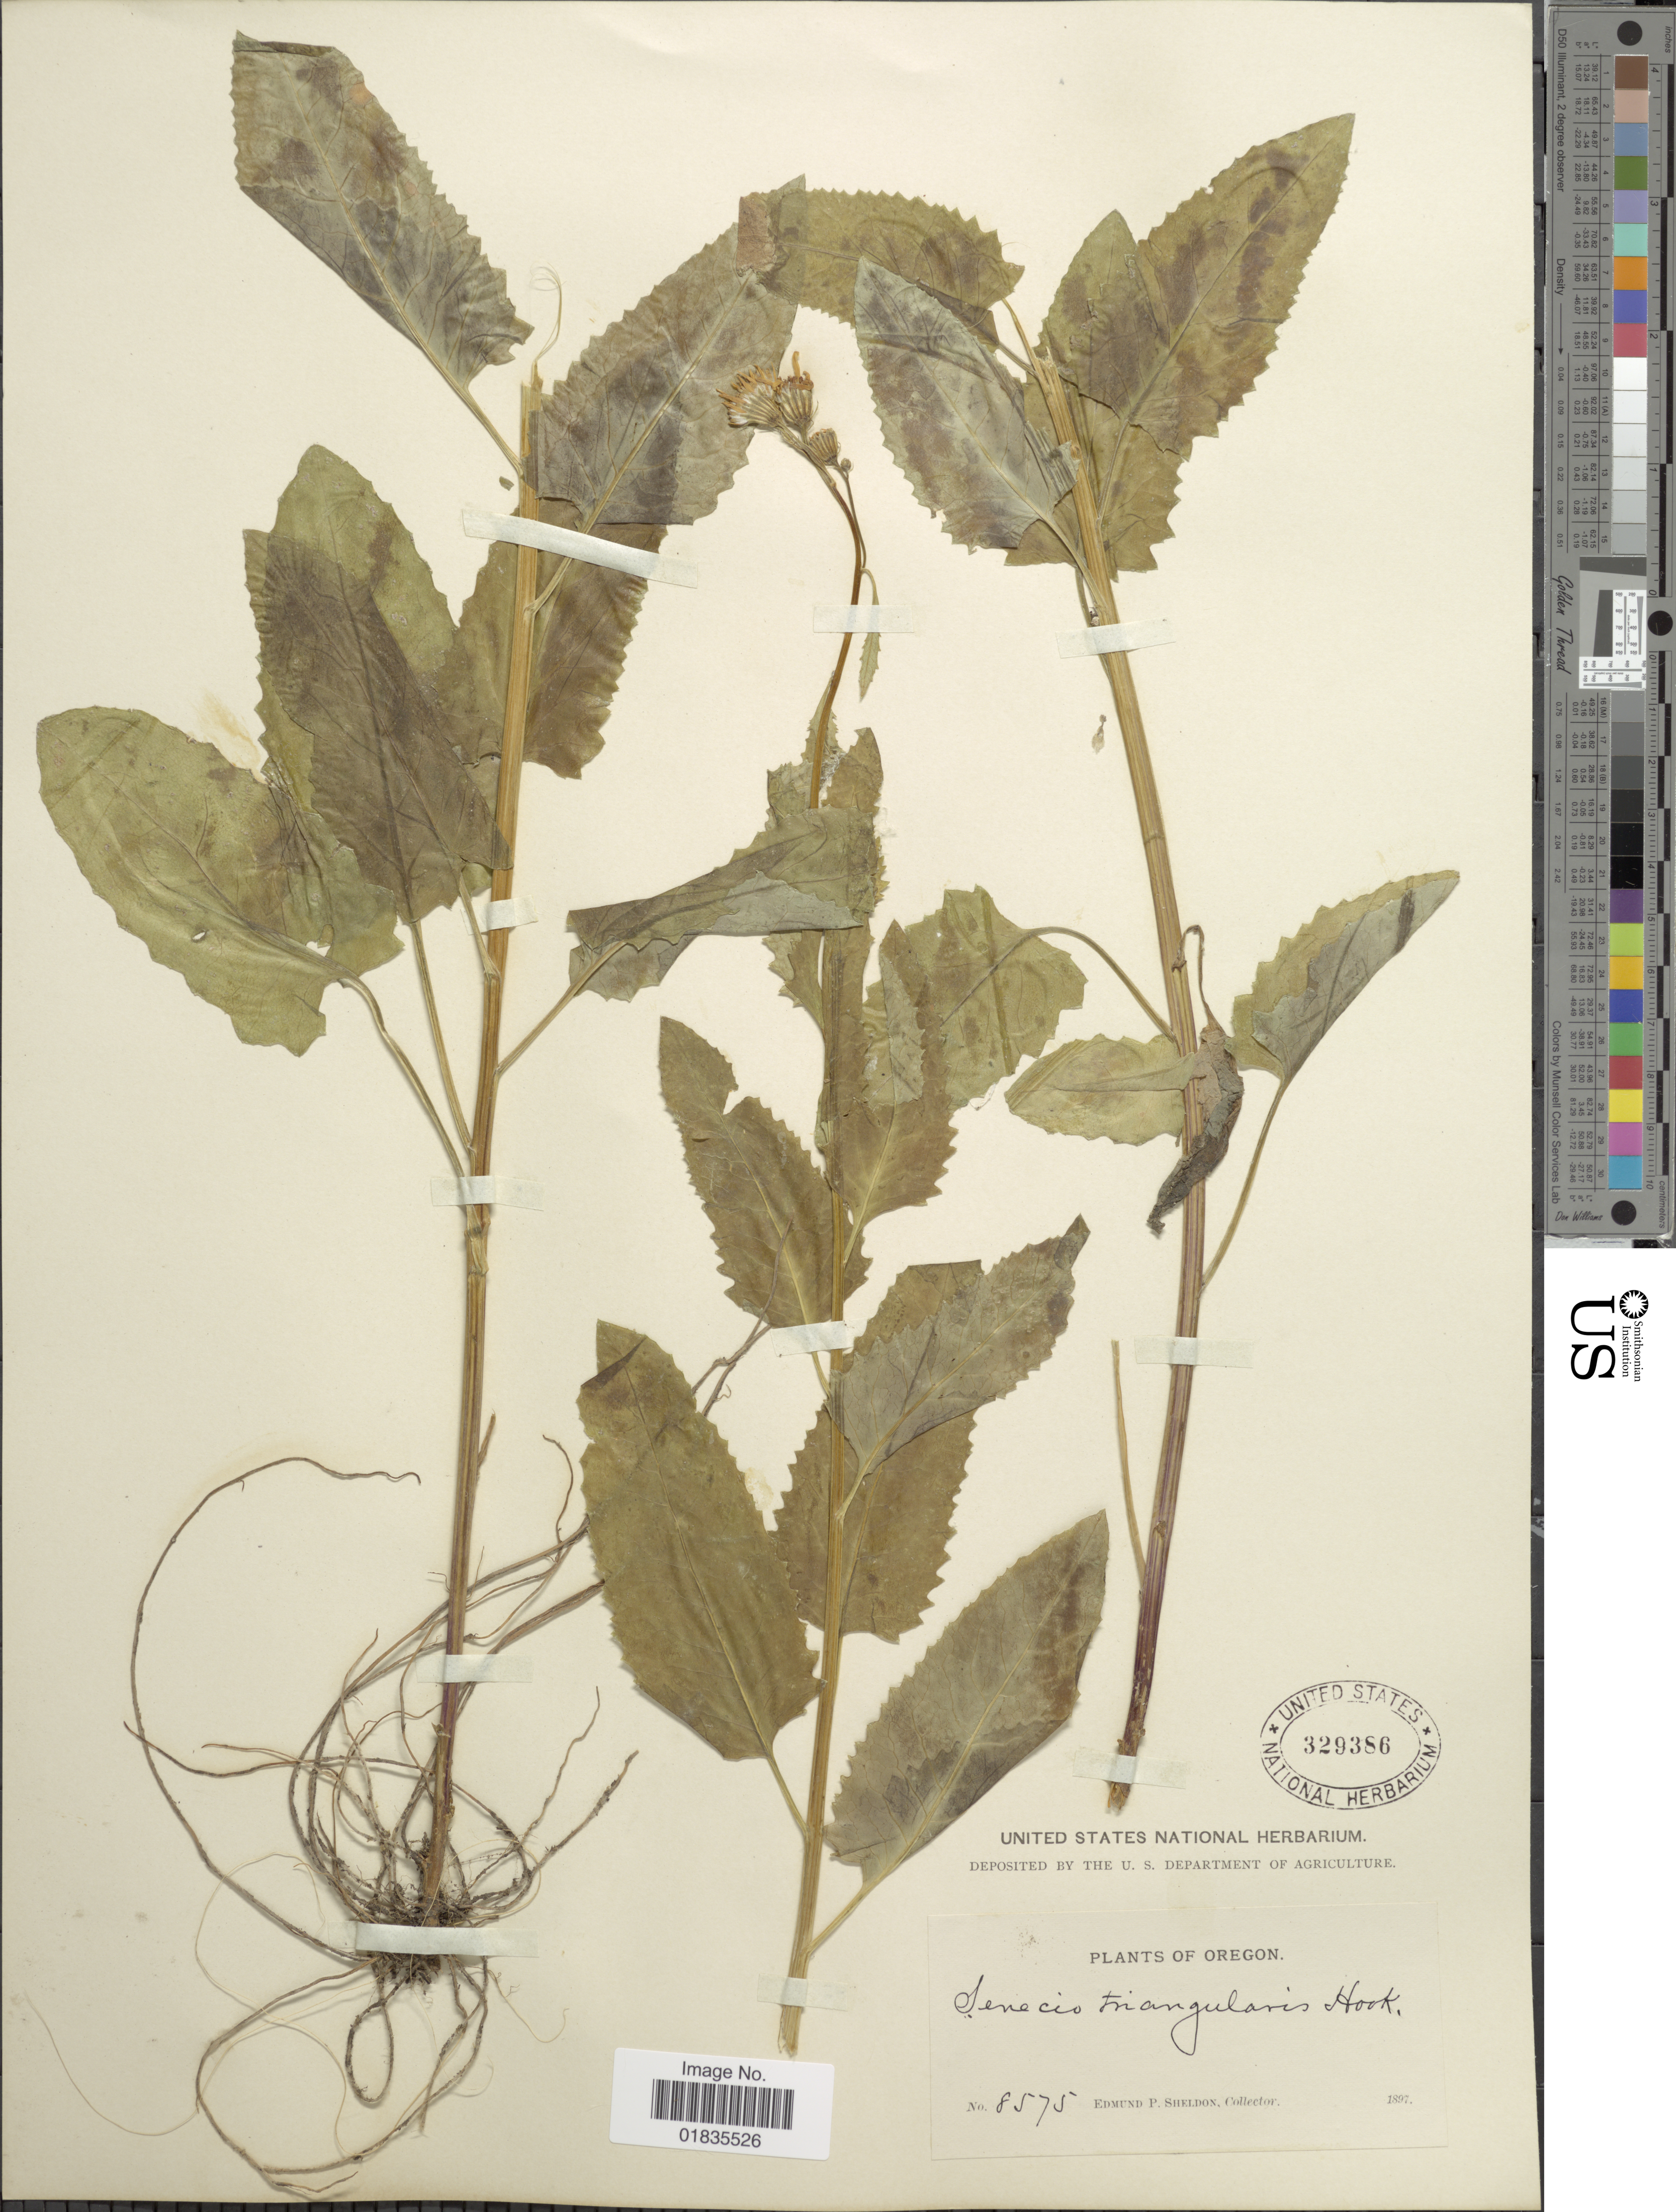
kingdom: Plantae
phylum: Tracheophyta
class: Magnoliopsida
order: Asterales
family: Asteraceae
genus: Senecio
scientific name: Senecio triangularis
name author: Hook.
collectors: E. P. Sheldon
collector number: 8575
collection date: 1897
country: United States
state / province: Oregon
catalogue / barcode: US 329386